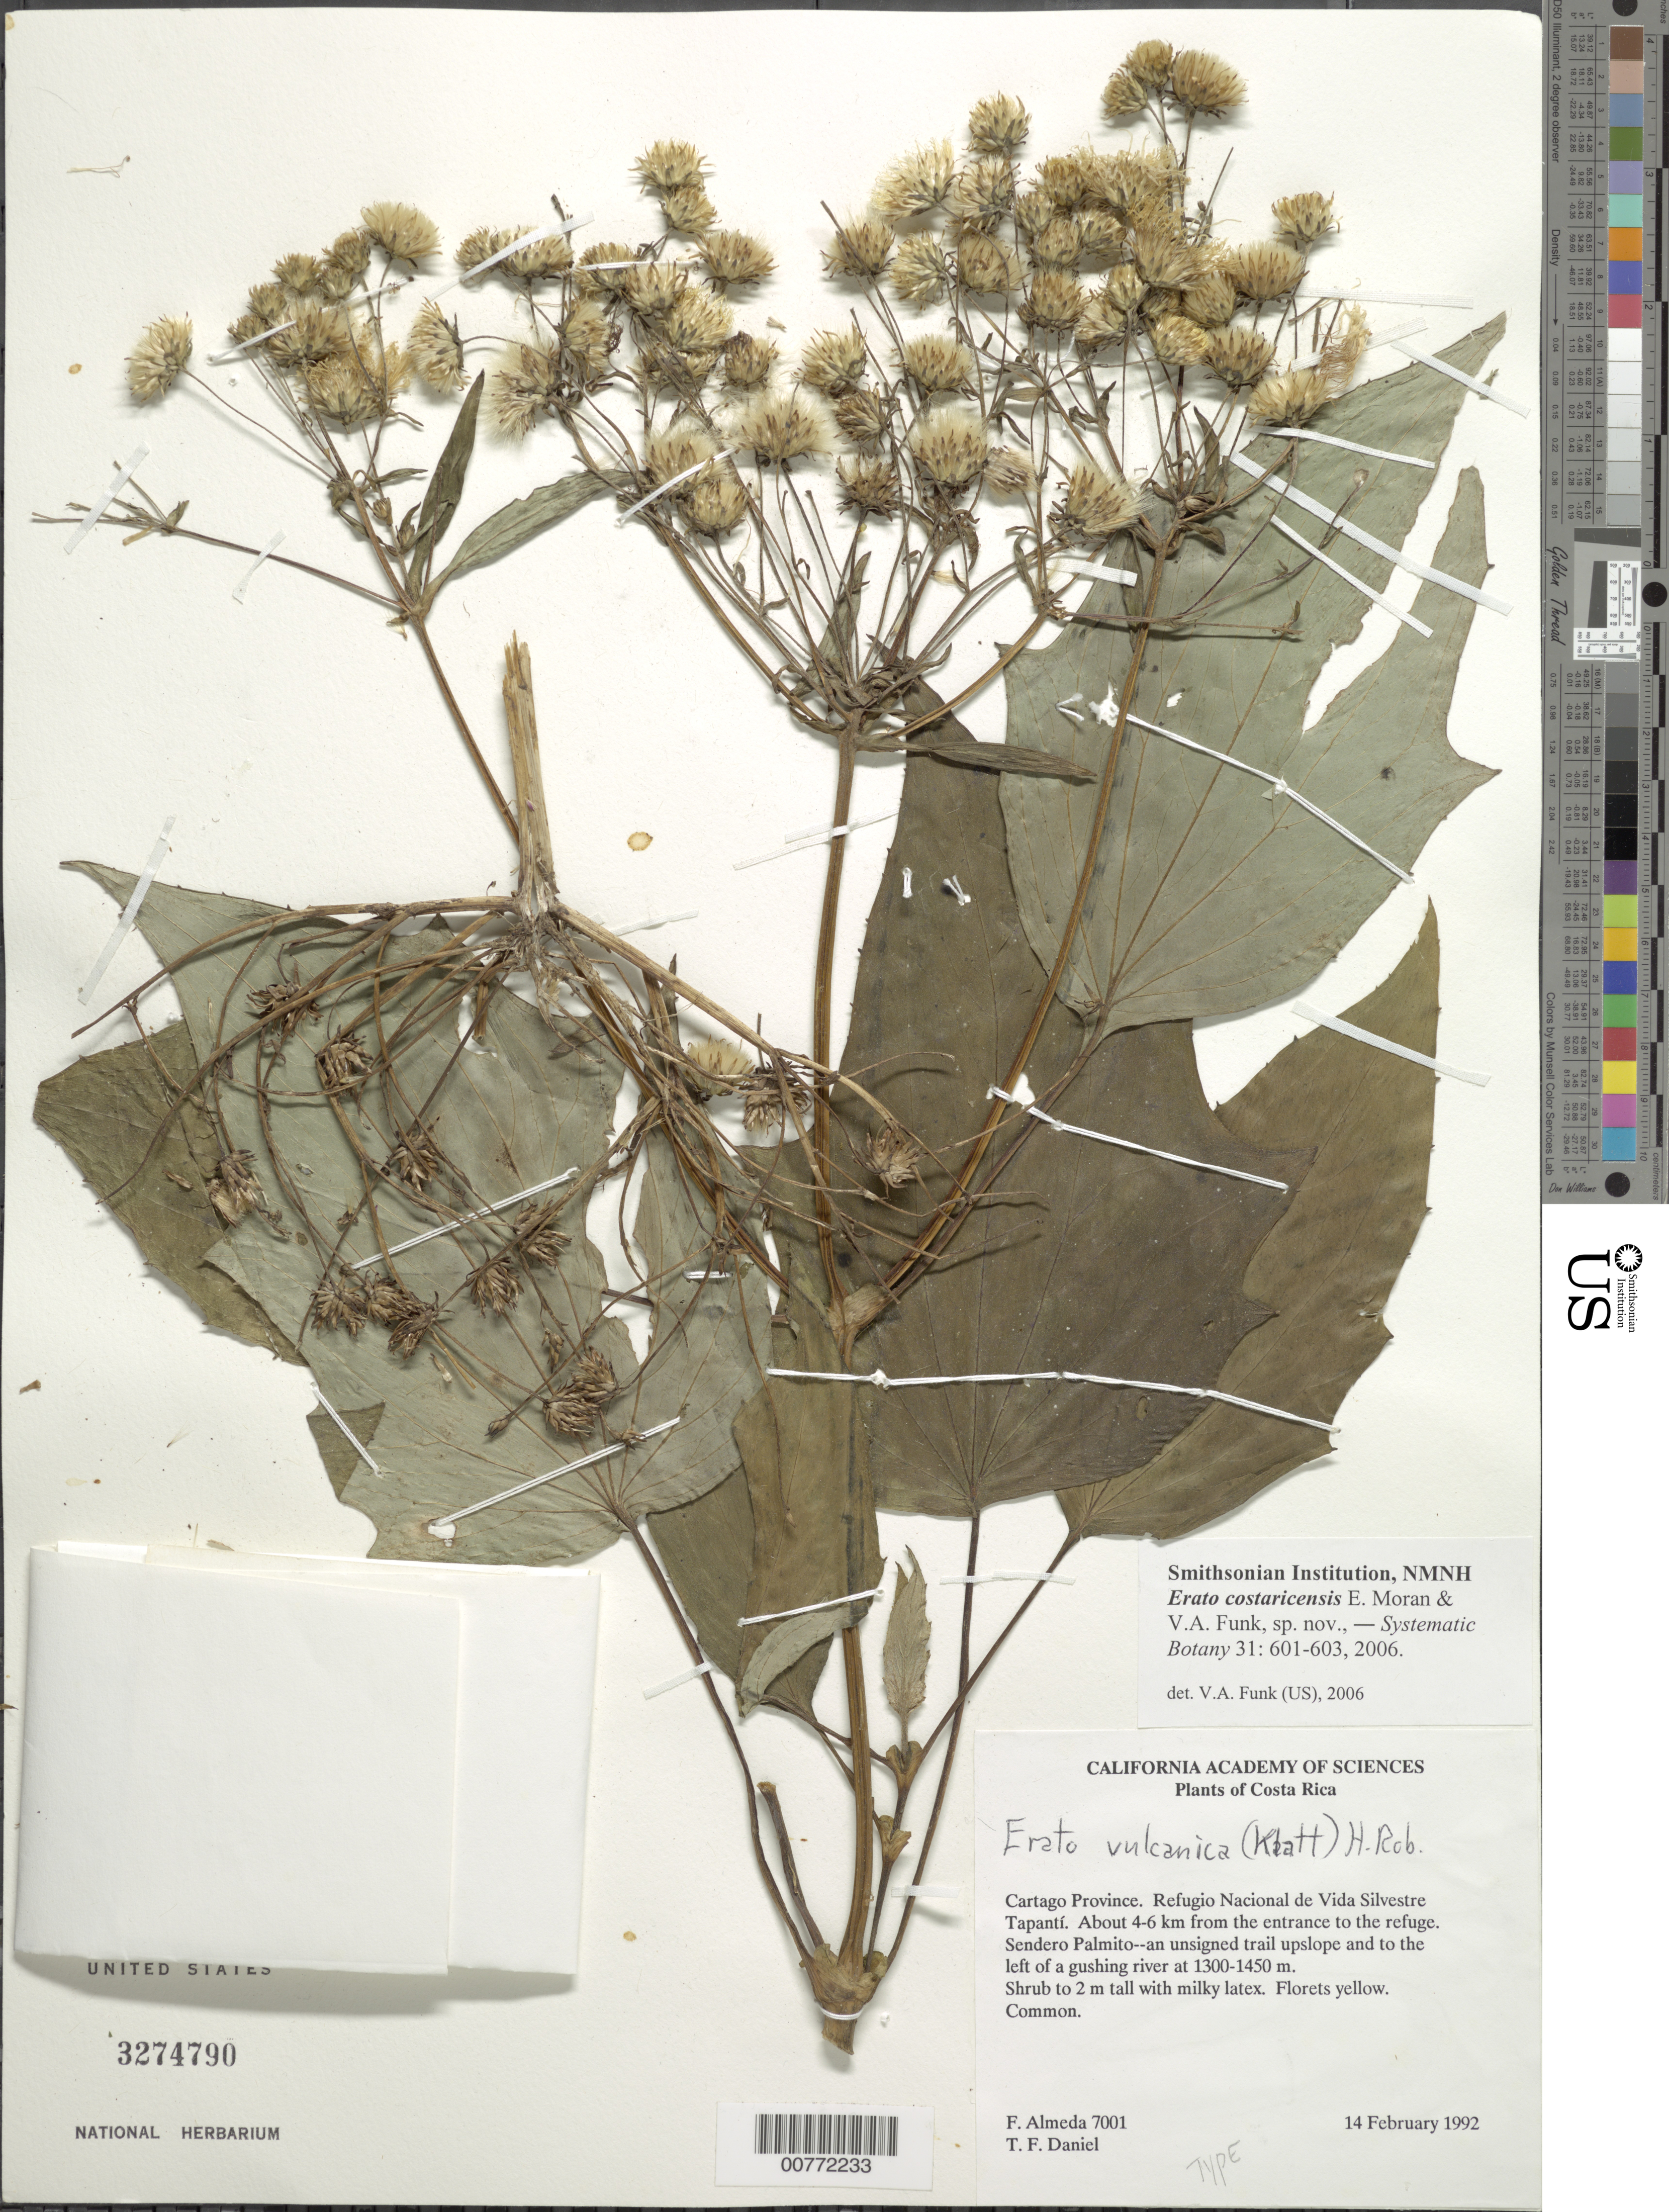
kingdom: Plantae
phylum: Tracheophyta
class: Magnoliopsida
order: Asterales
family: Asteraceae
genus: Erato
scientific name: Erato costaricensis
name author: Moran & V.A. Funk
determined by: Funk, Vicki A., (BOT), Smithsonian Institution - National Museum of Natural History (UNITED STATES)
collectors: F. Almeda & T. F. Daniel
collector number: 7001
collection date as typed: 14 February 1992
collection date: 1992-02-14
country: Costa Rica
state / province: Cartago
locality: Refugio Nacional de Vida Silvestre Tapanti; ca 4-6 km from reserve entrance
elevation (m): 1300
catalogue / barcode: US 3274790